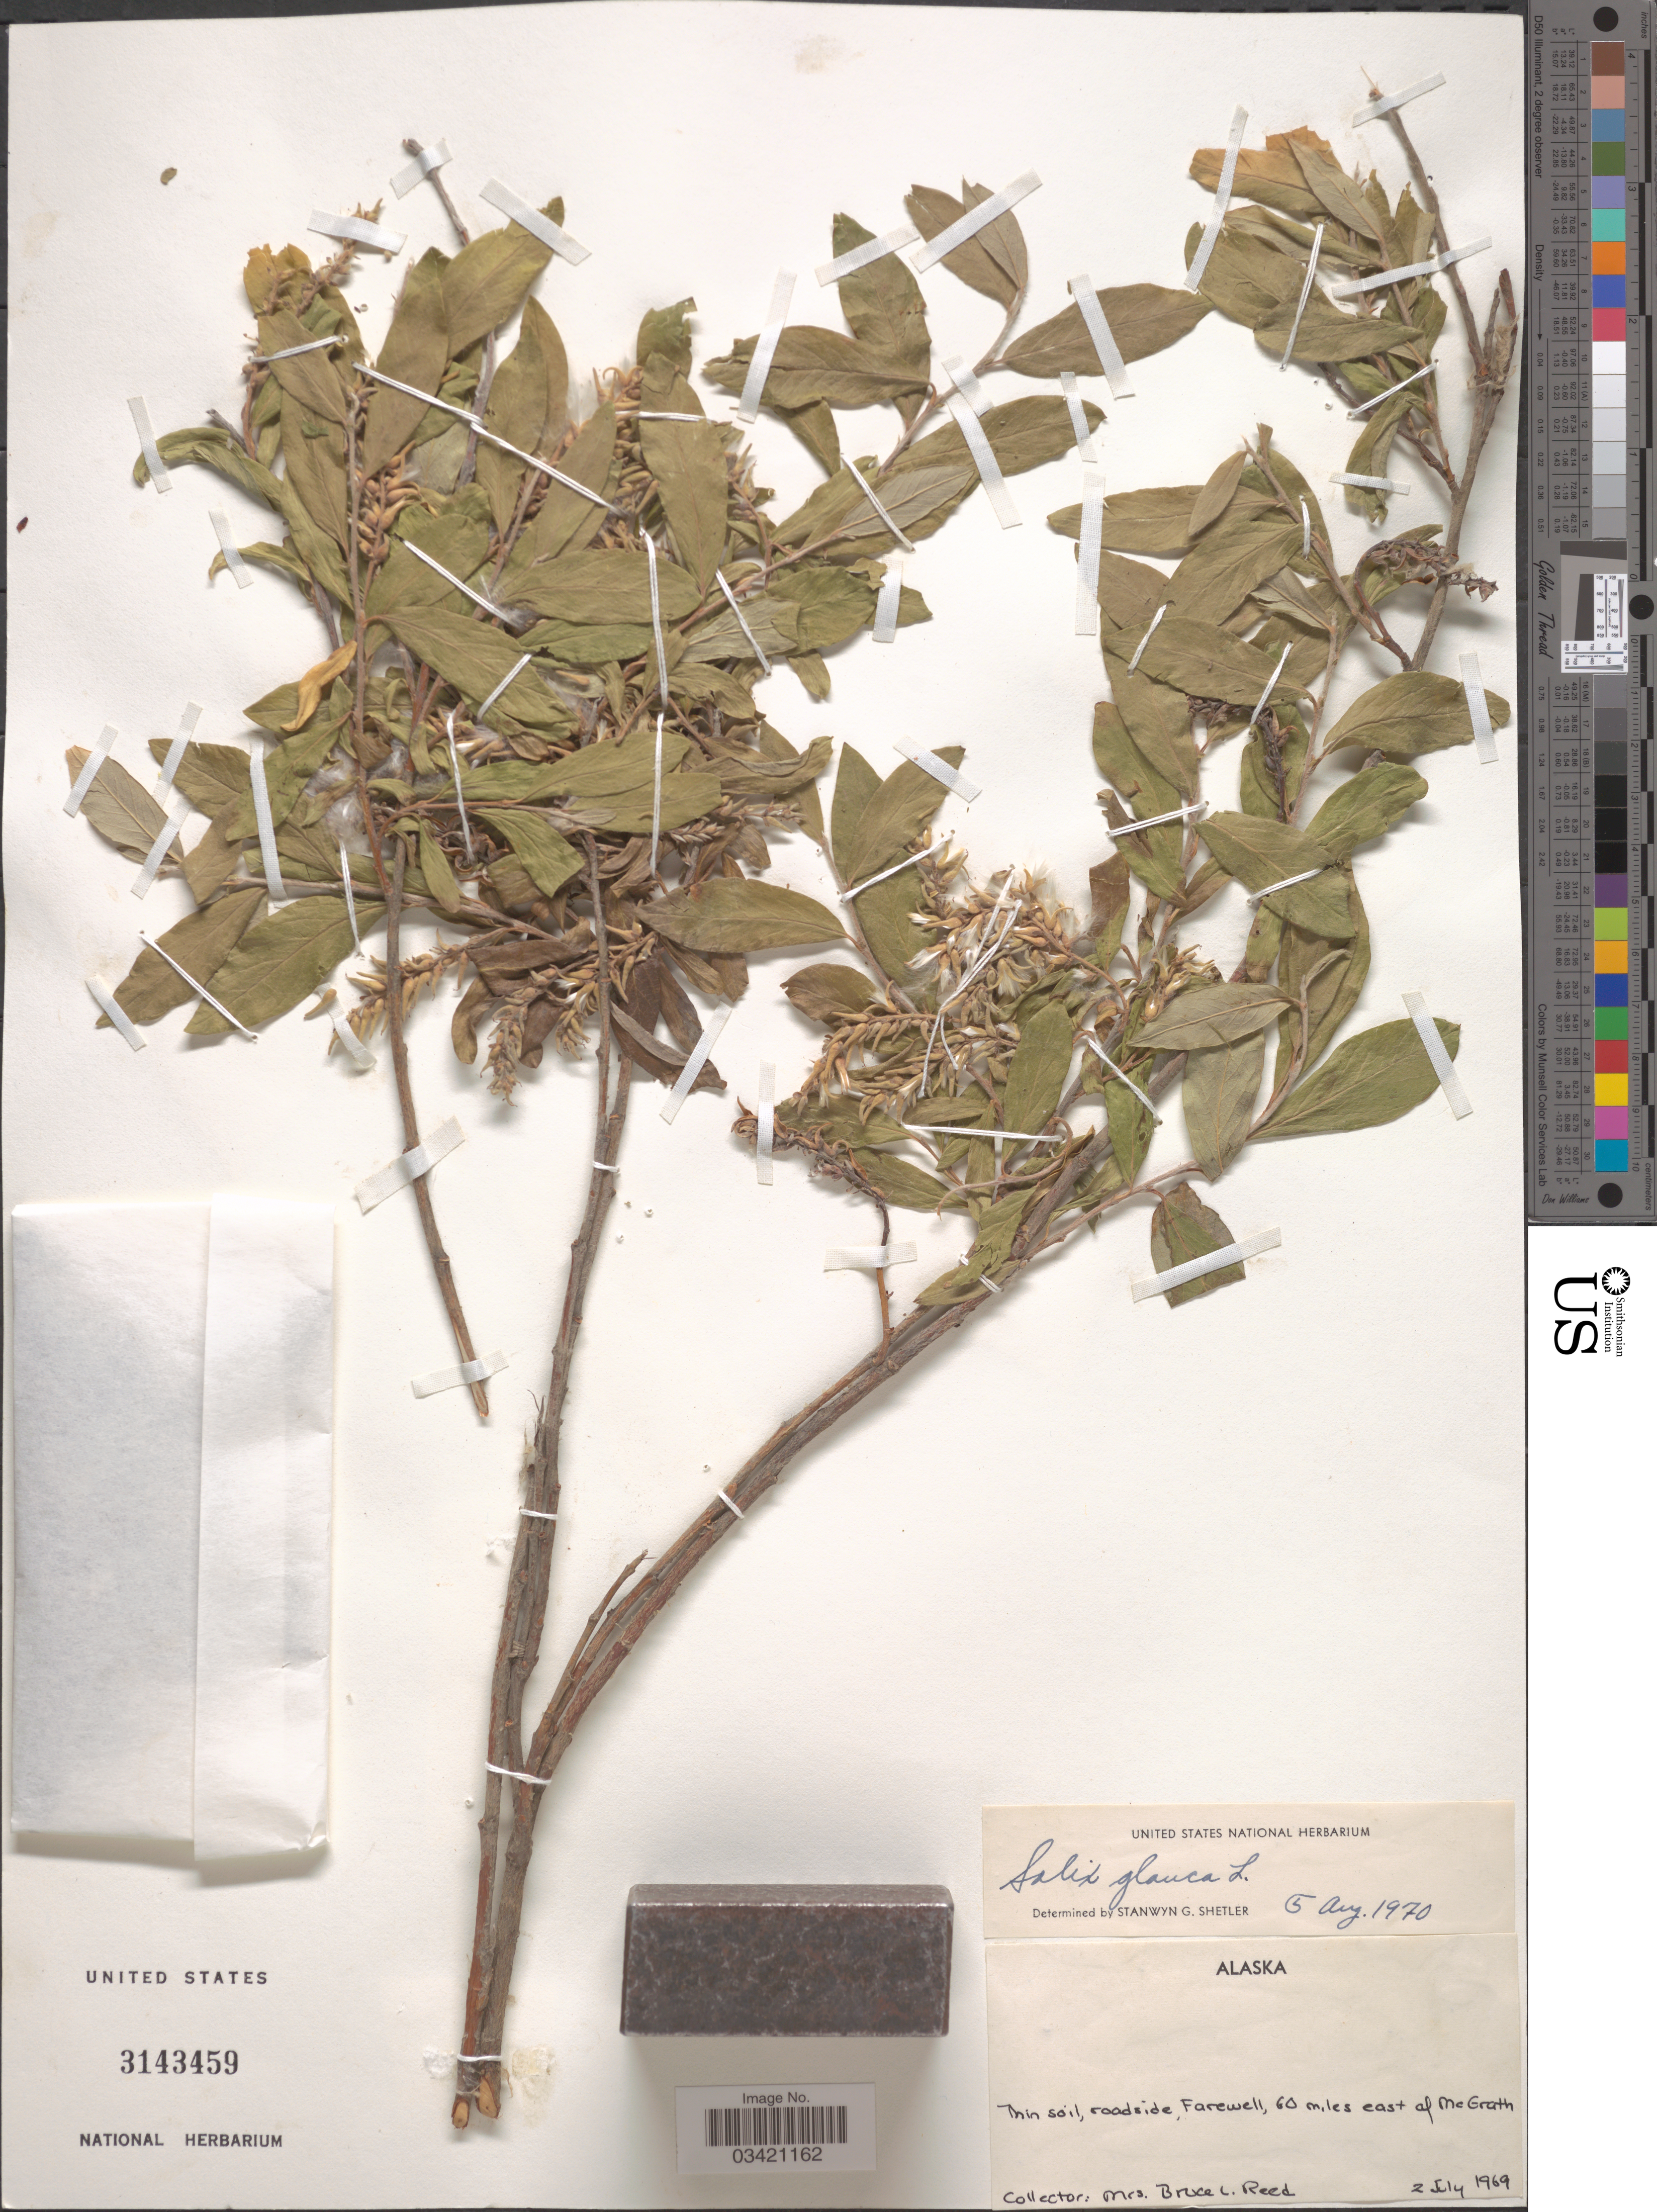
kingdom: Plantae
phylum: Tracheophyta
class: Magnoliopsida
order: Malpighiales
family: Salicaceae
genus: Salix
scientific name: Salix glauca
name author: L.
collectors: B. Reed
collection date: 1969-07-02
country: United States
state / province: Alaska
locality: Farewell, 60 miles east of McGrath.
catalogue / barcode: US 3143459